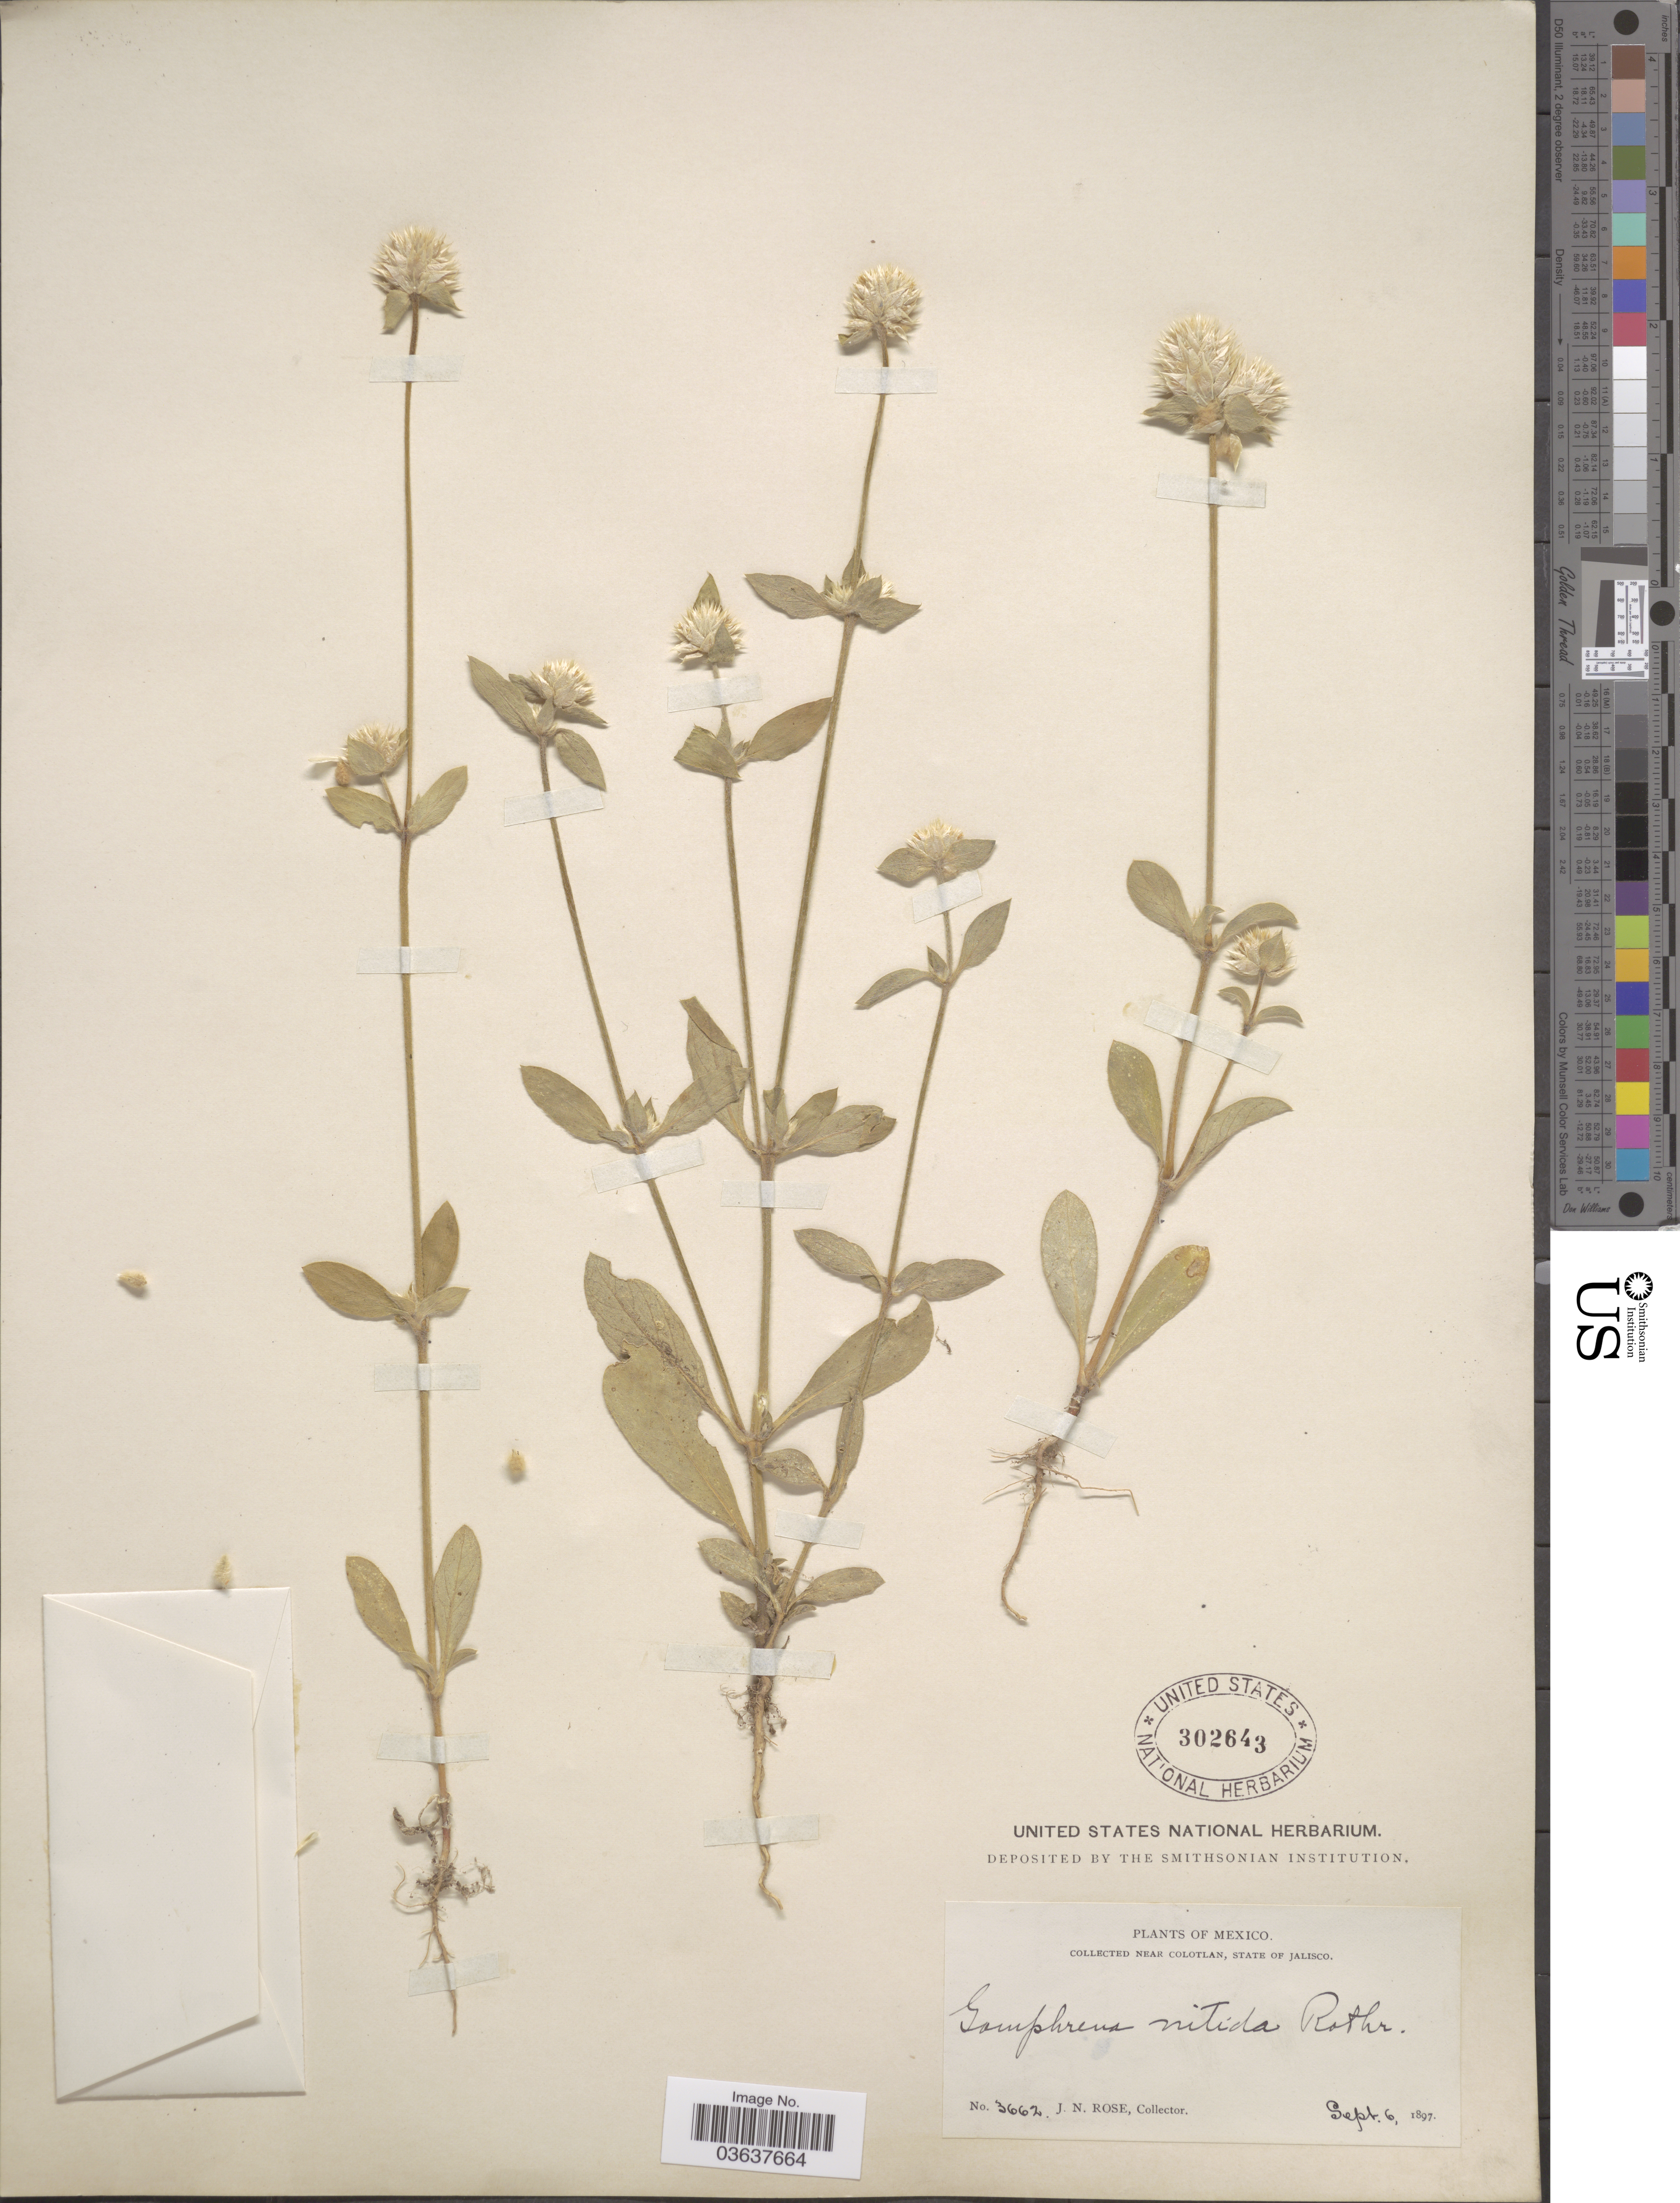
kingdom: Plantae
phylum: Tracheophyta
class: Magnoliopsida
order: Caryophyllales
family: Amaranthaceae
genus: Gomphrena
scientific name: Gomphrena nitida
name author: Rothr.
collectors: J. N. Rose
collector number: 3662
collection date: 1897-09-06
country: Mexico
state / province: Jalisco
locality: Near Colotlan.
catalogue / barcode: US 302643